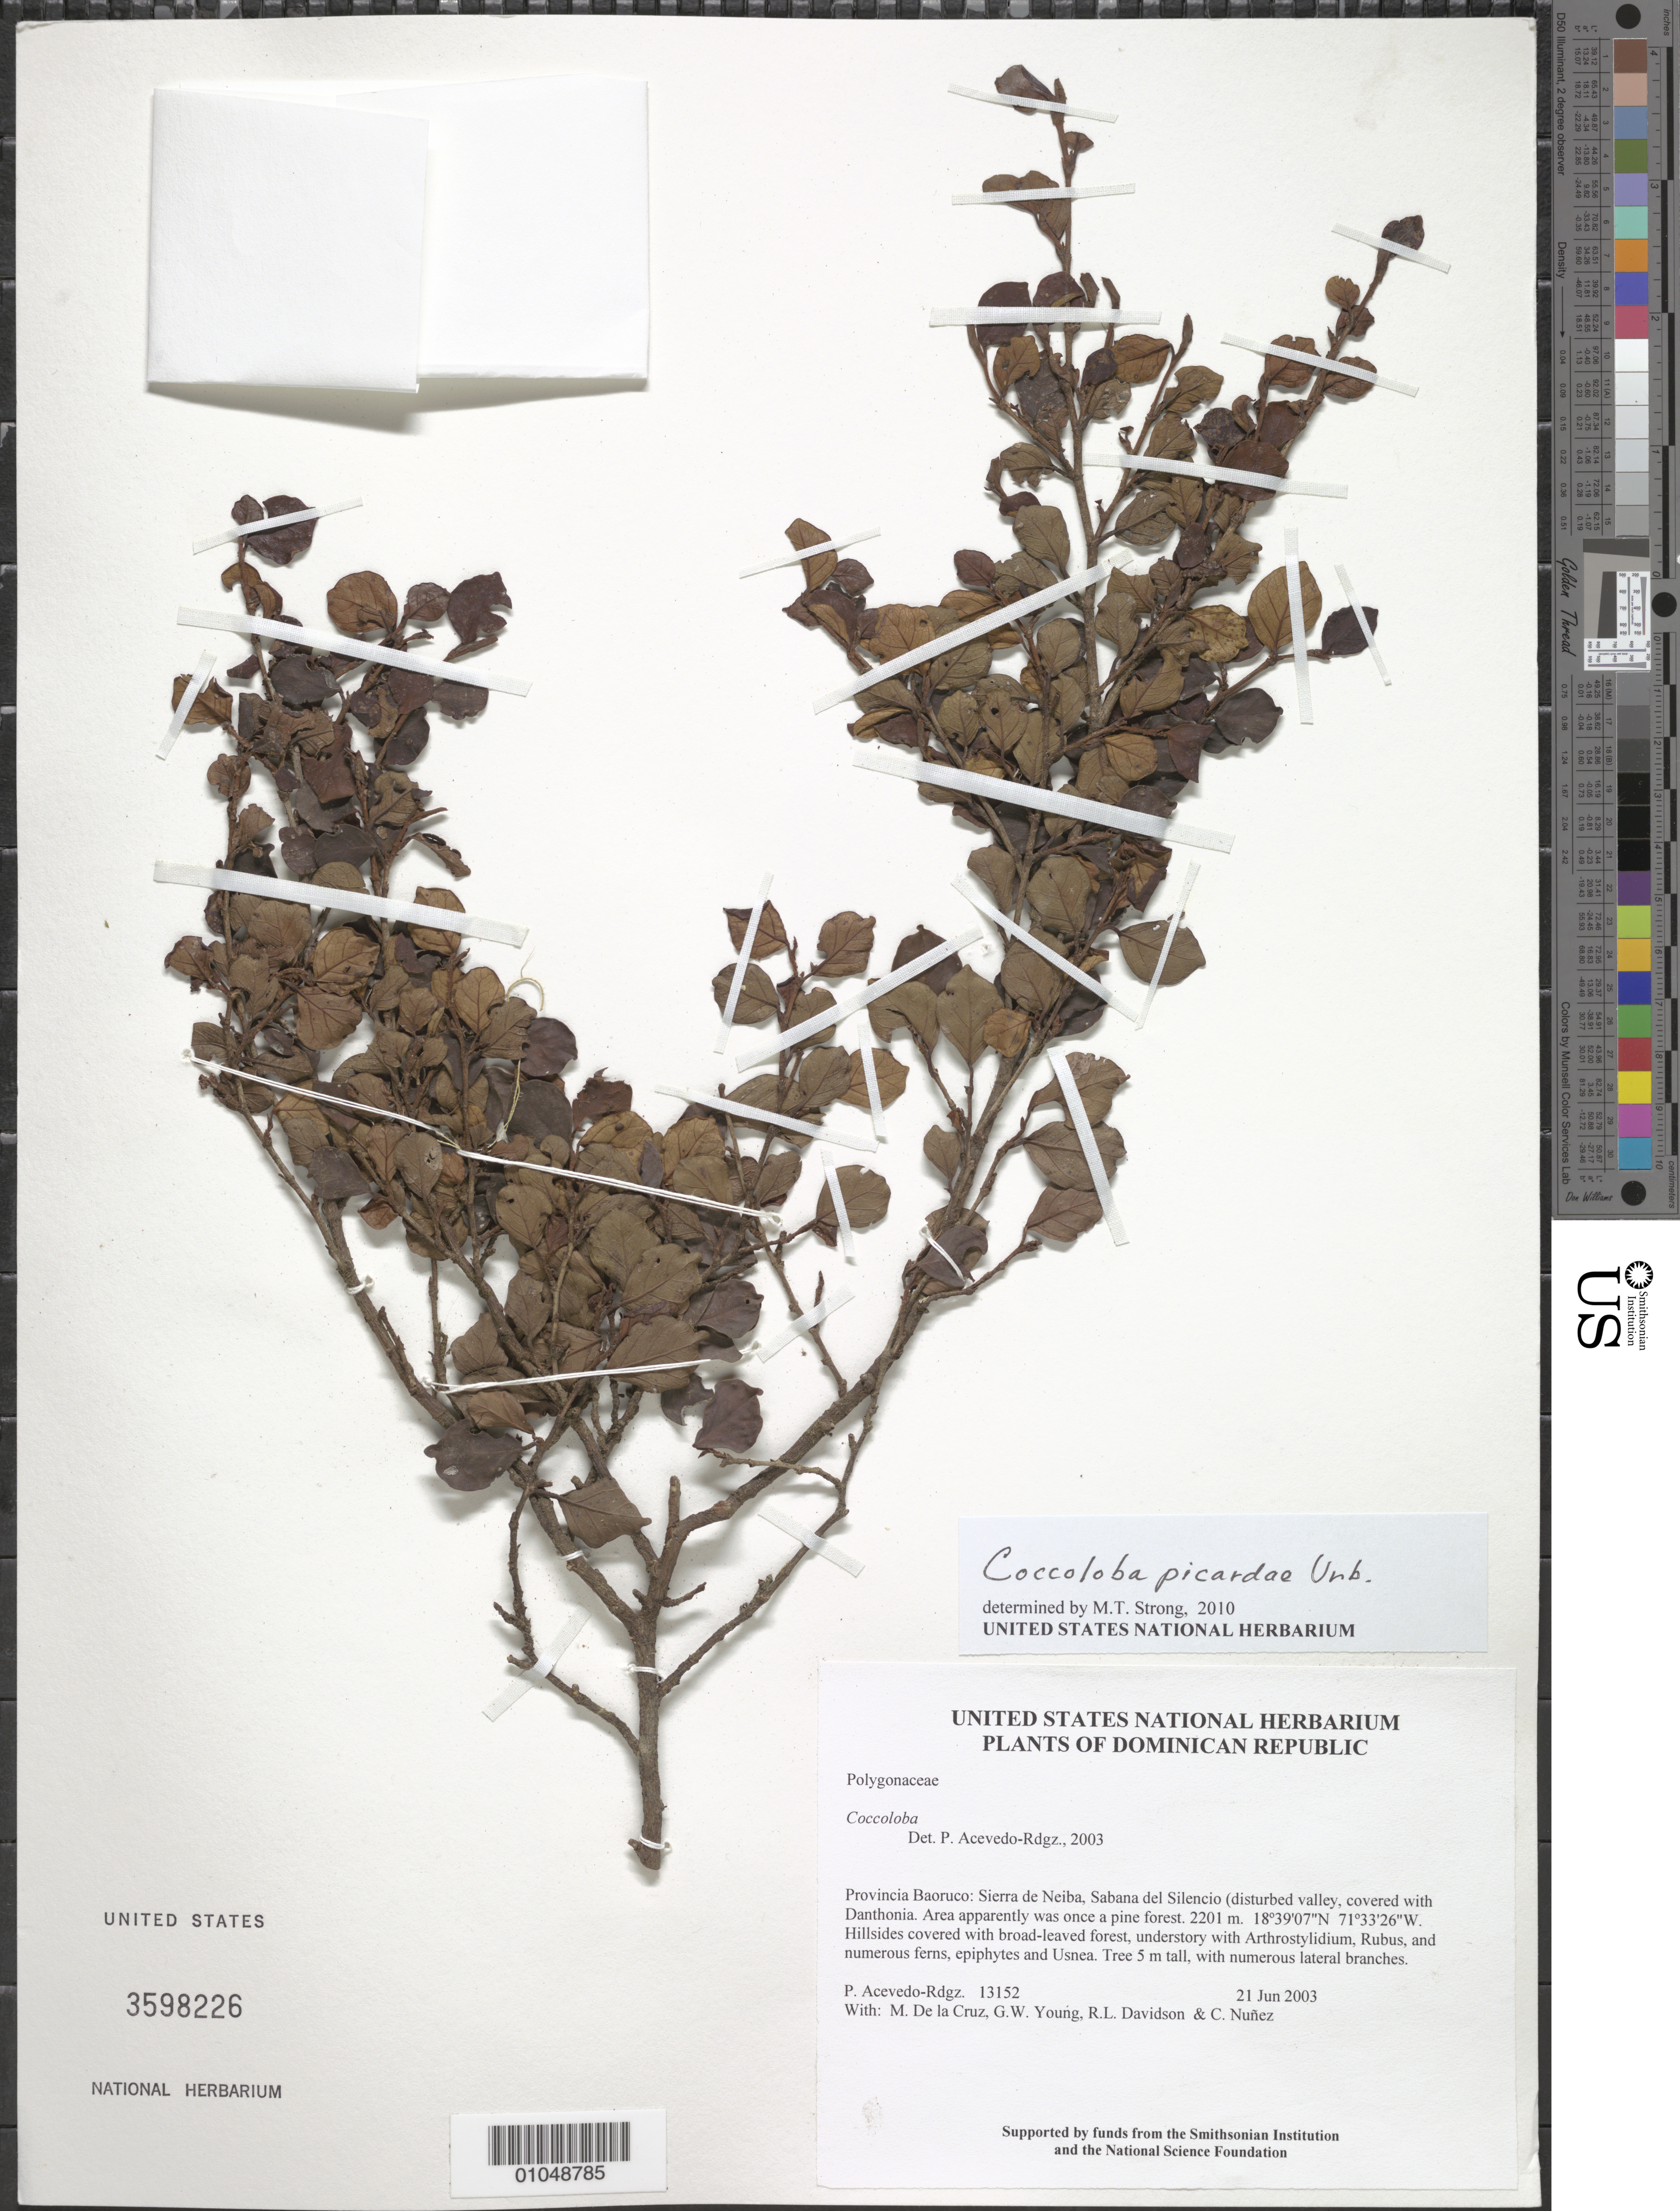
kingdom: Plantae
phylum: Tracheophyta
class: Magnoliopsida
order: Caryophyllales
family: Polygonaceae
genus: Coccoloba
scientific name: Coccoloba picardae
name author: Urb.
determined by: Strong, M. T., (US), Smithsonian Institution - National Museum of Natural History (UNITED STATES)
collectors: P. Acevedo-Rodr., M. de la Cruz, J. Rawlins, G. Young, R. Davidson & C. Nunez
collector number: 13152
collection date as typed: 21 Jun 2003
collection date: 2003-06-21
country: Dominican Republic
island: Hispaniola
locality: Provincia Baoruco: Sierra de Neiba, Sabana del Silencio (disturbed valley, covered with Danthonia. Area apparently was once a pine forest.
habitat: Hillsides covered with broad-leaved forest, understory with Arthrostylidium, Rubus, and numerous ferns, epiphytes and Usnea.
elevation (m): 2201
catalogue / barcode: US 3598226